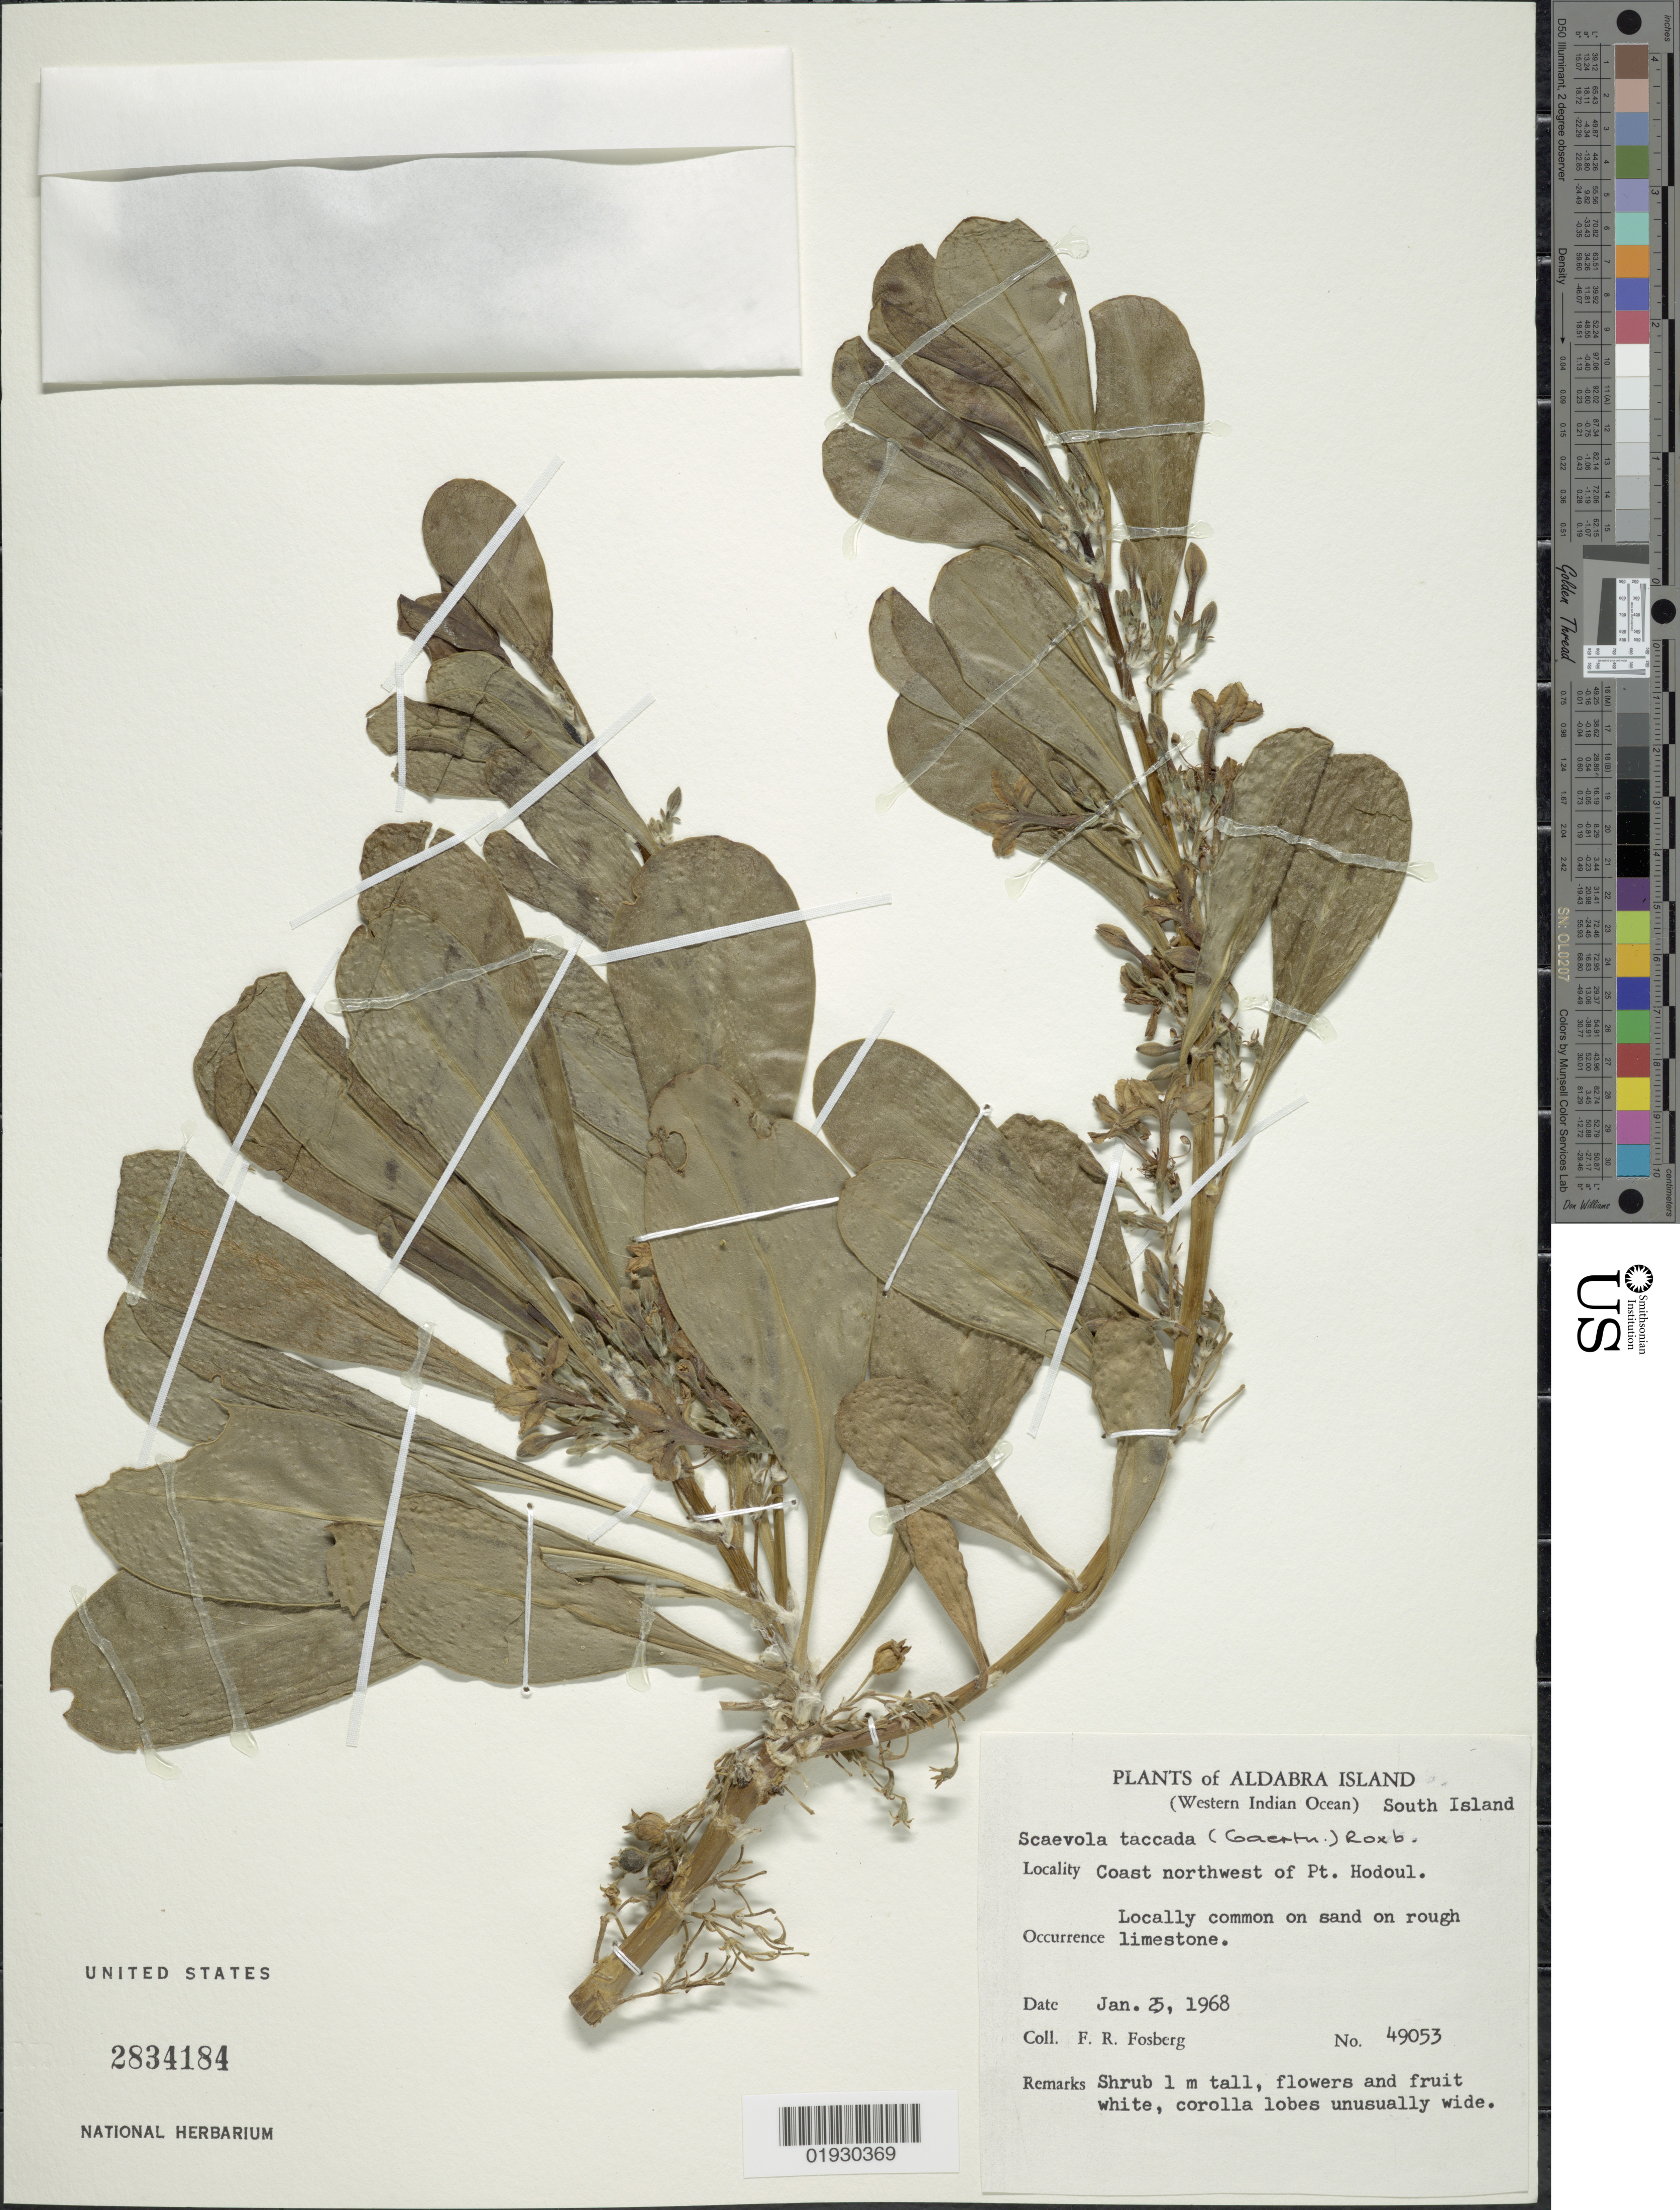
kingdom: Plantae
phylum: Tracheophyta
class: Magnoliopsida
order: Asterales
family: Goodeniaceae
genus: Scaevola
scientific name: Scaevola taccada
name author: (Gaertn.) Roxb.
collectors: F. R. Fosberg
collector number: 49053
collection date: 1968-01-25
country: Seychelles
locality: Aldabra Island. (Western Indian Ocean). South Island. Coast northwest of Pt. Hodoul.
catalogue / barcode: US 2834184